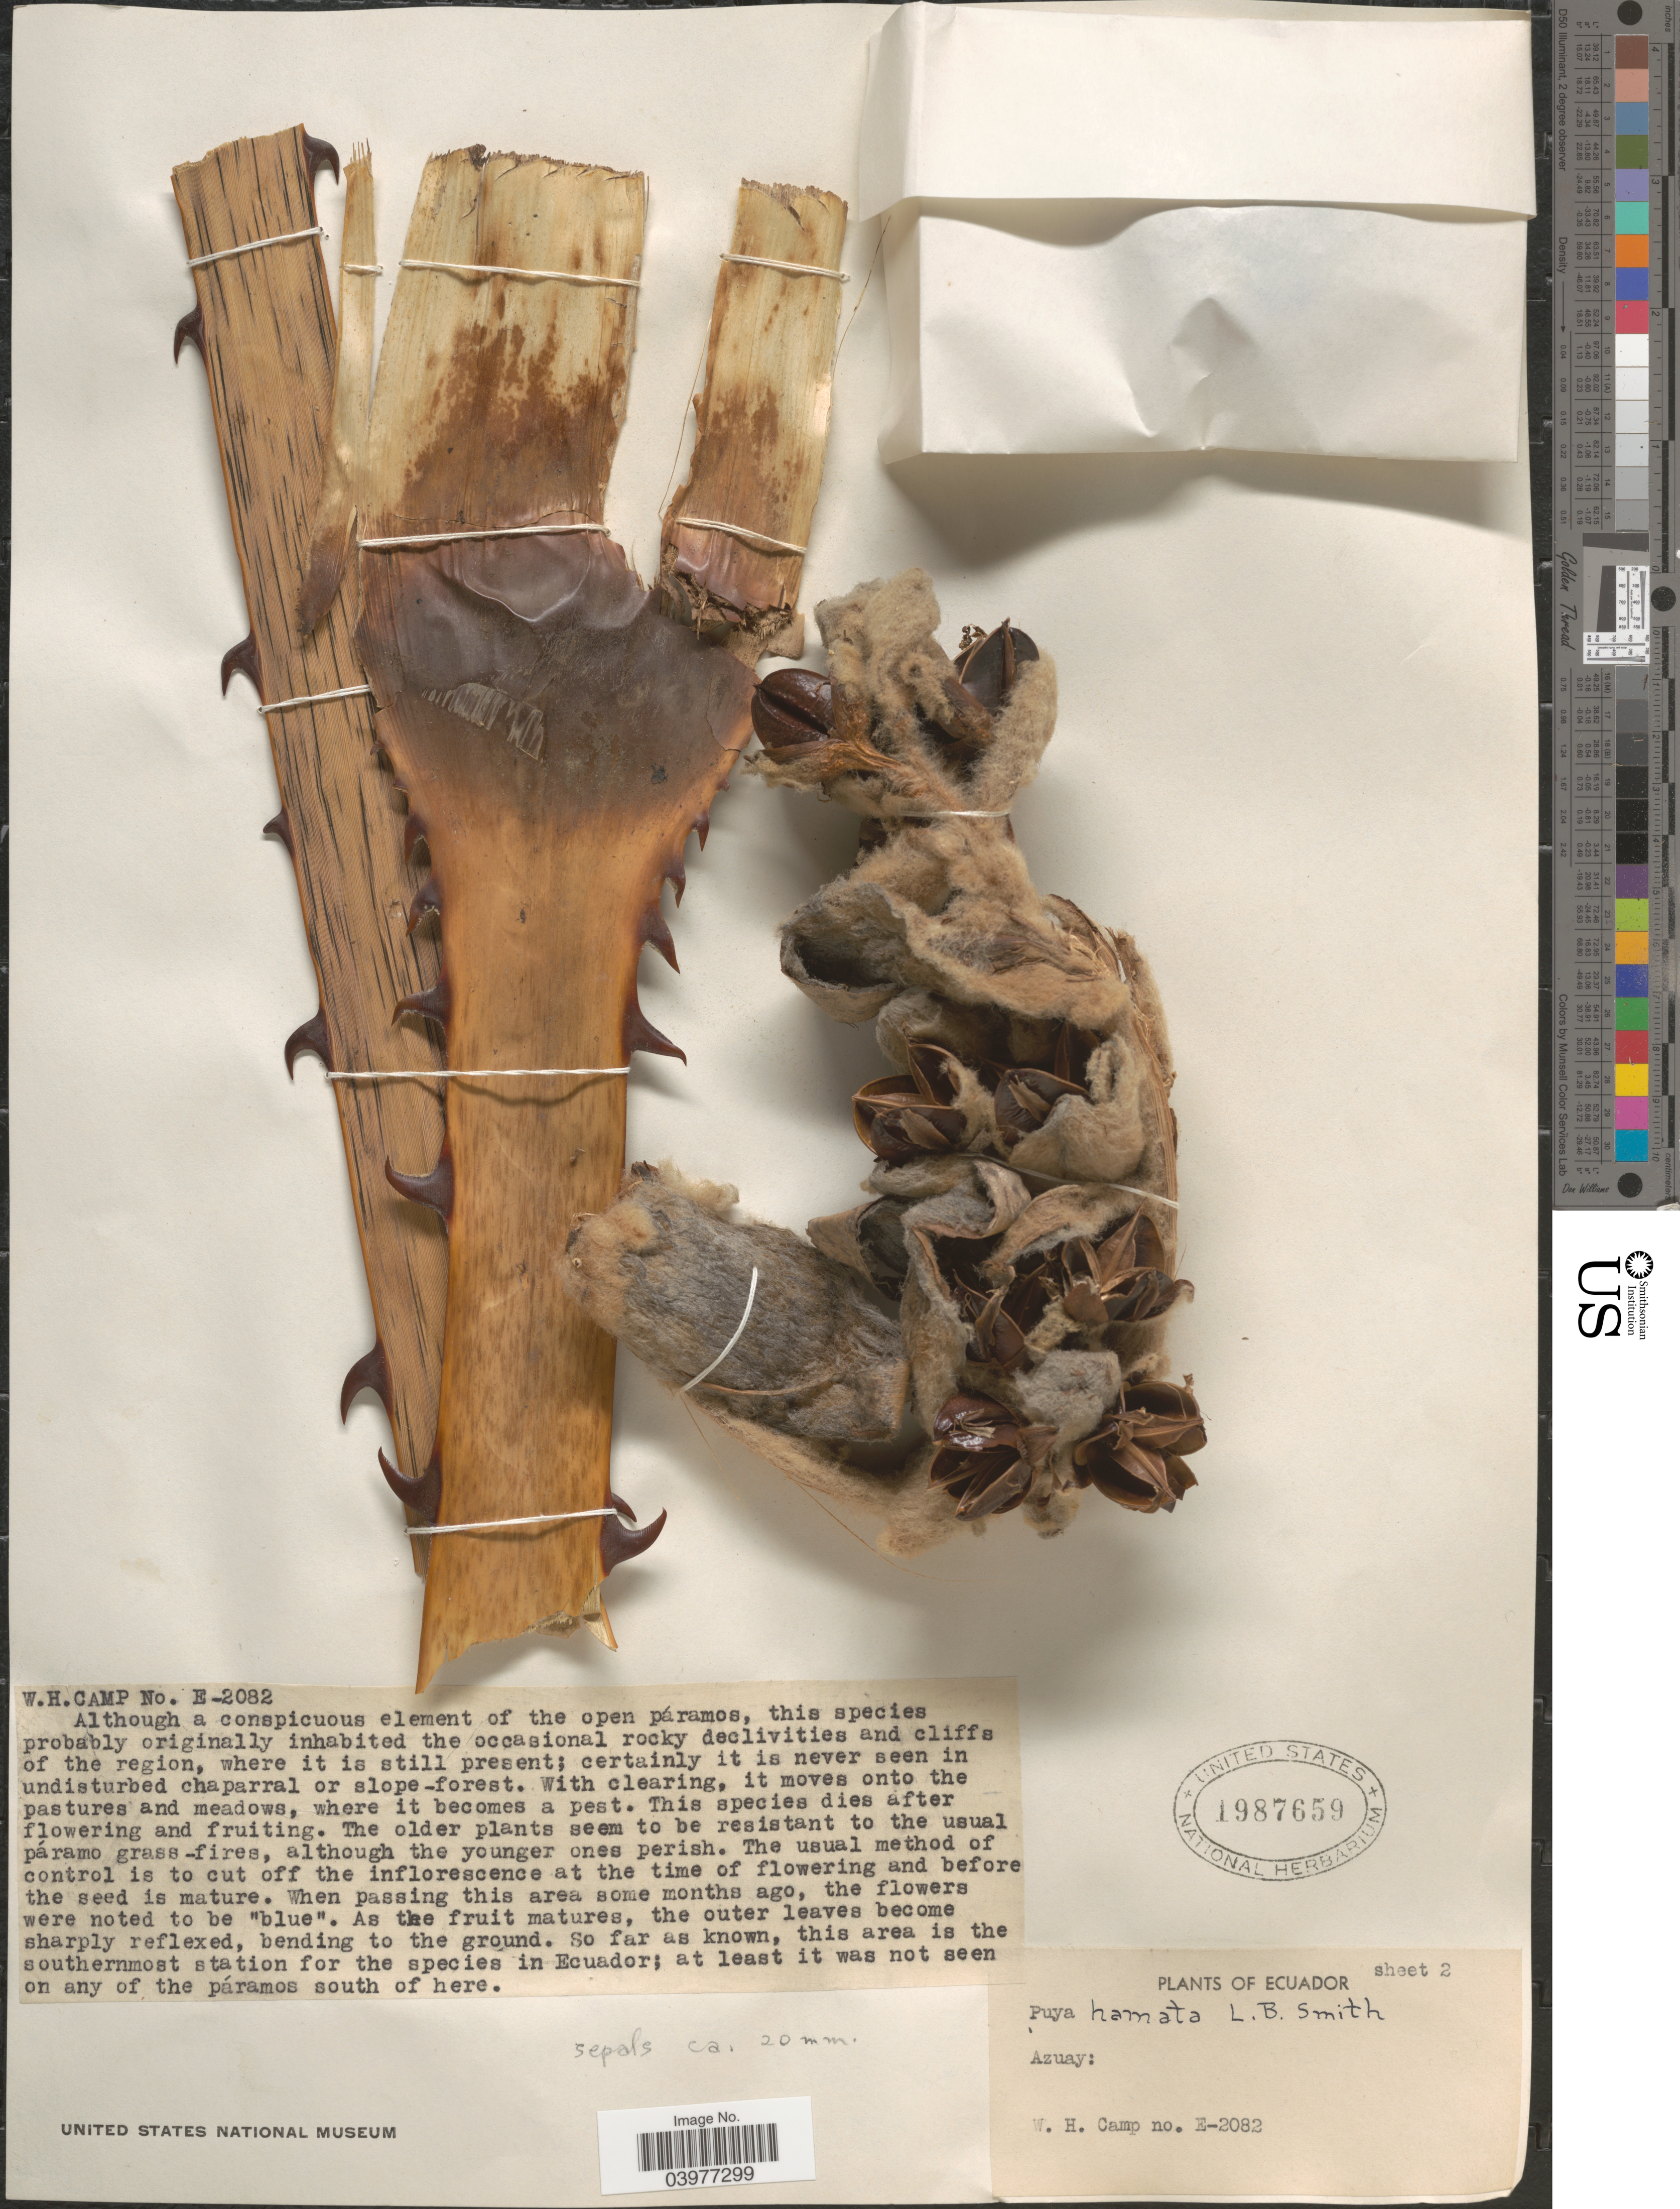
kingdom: Plantae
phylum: Tracheophyta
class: Liliopsida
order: Poales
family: Bromeliaceae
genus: Puya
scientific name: Puya hamata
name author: L.B. Sm.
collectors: W. H. Camp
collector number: E-2082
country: Ecuador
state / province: Azuay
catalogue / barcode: US 1987659